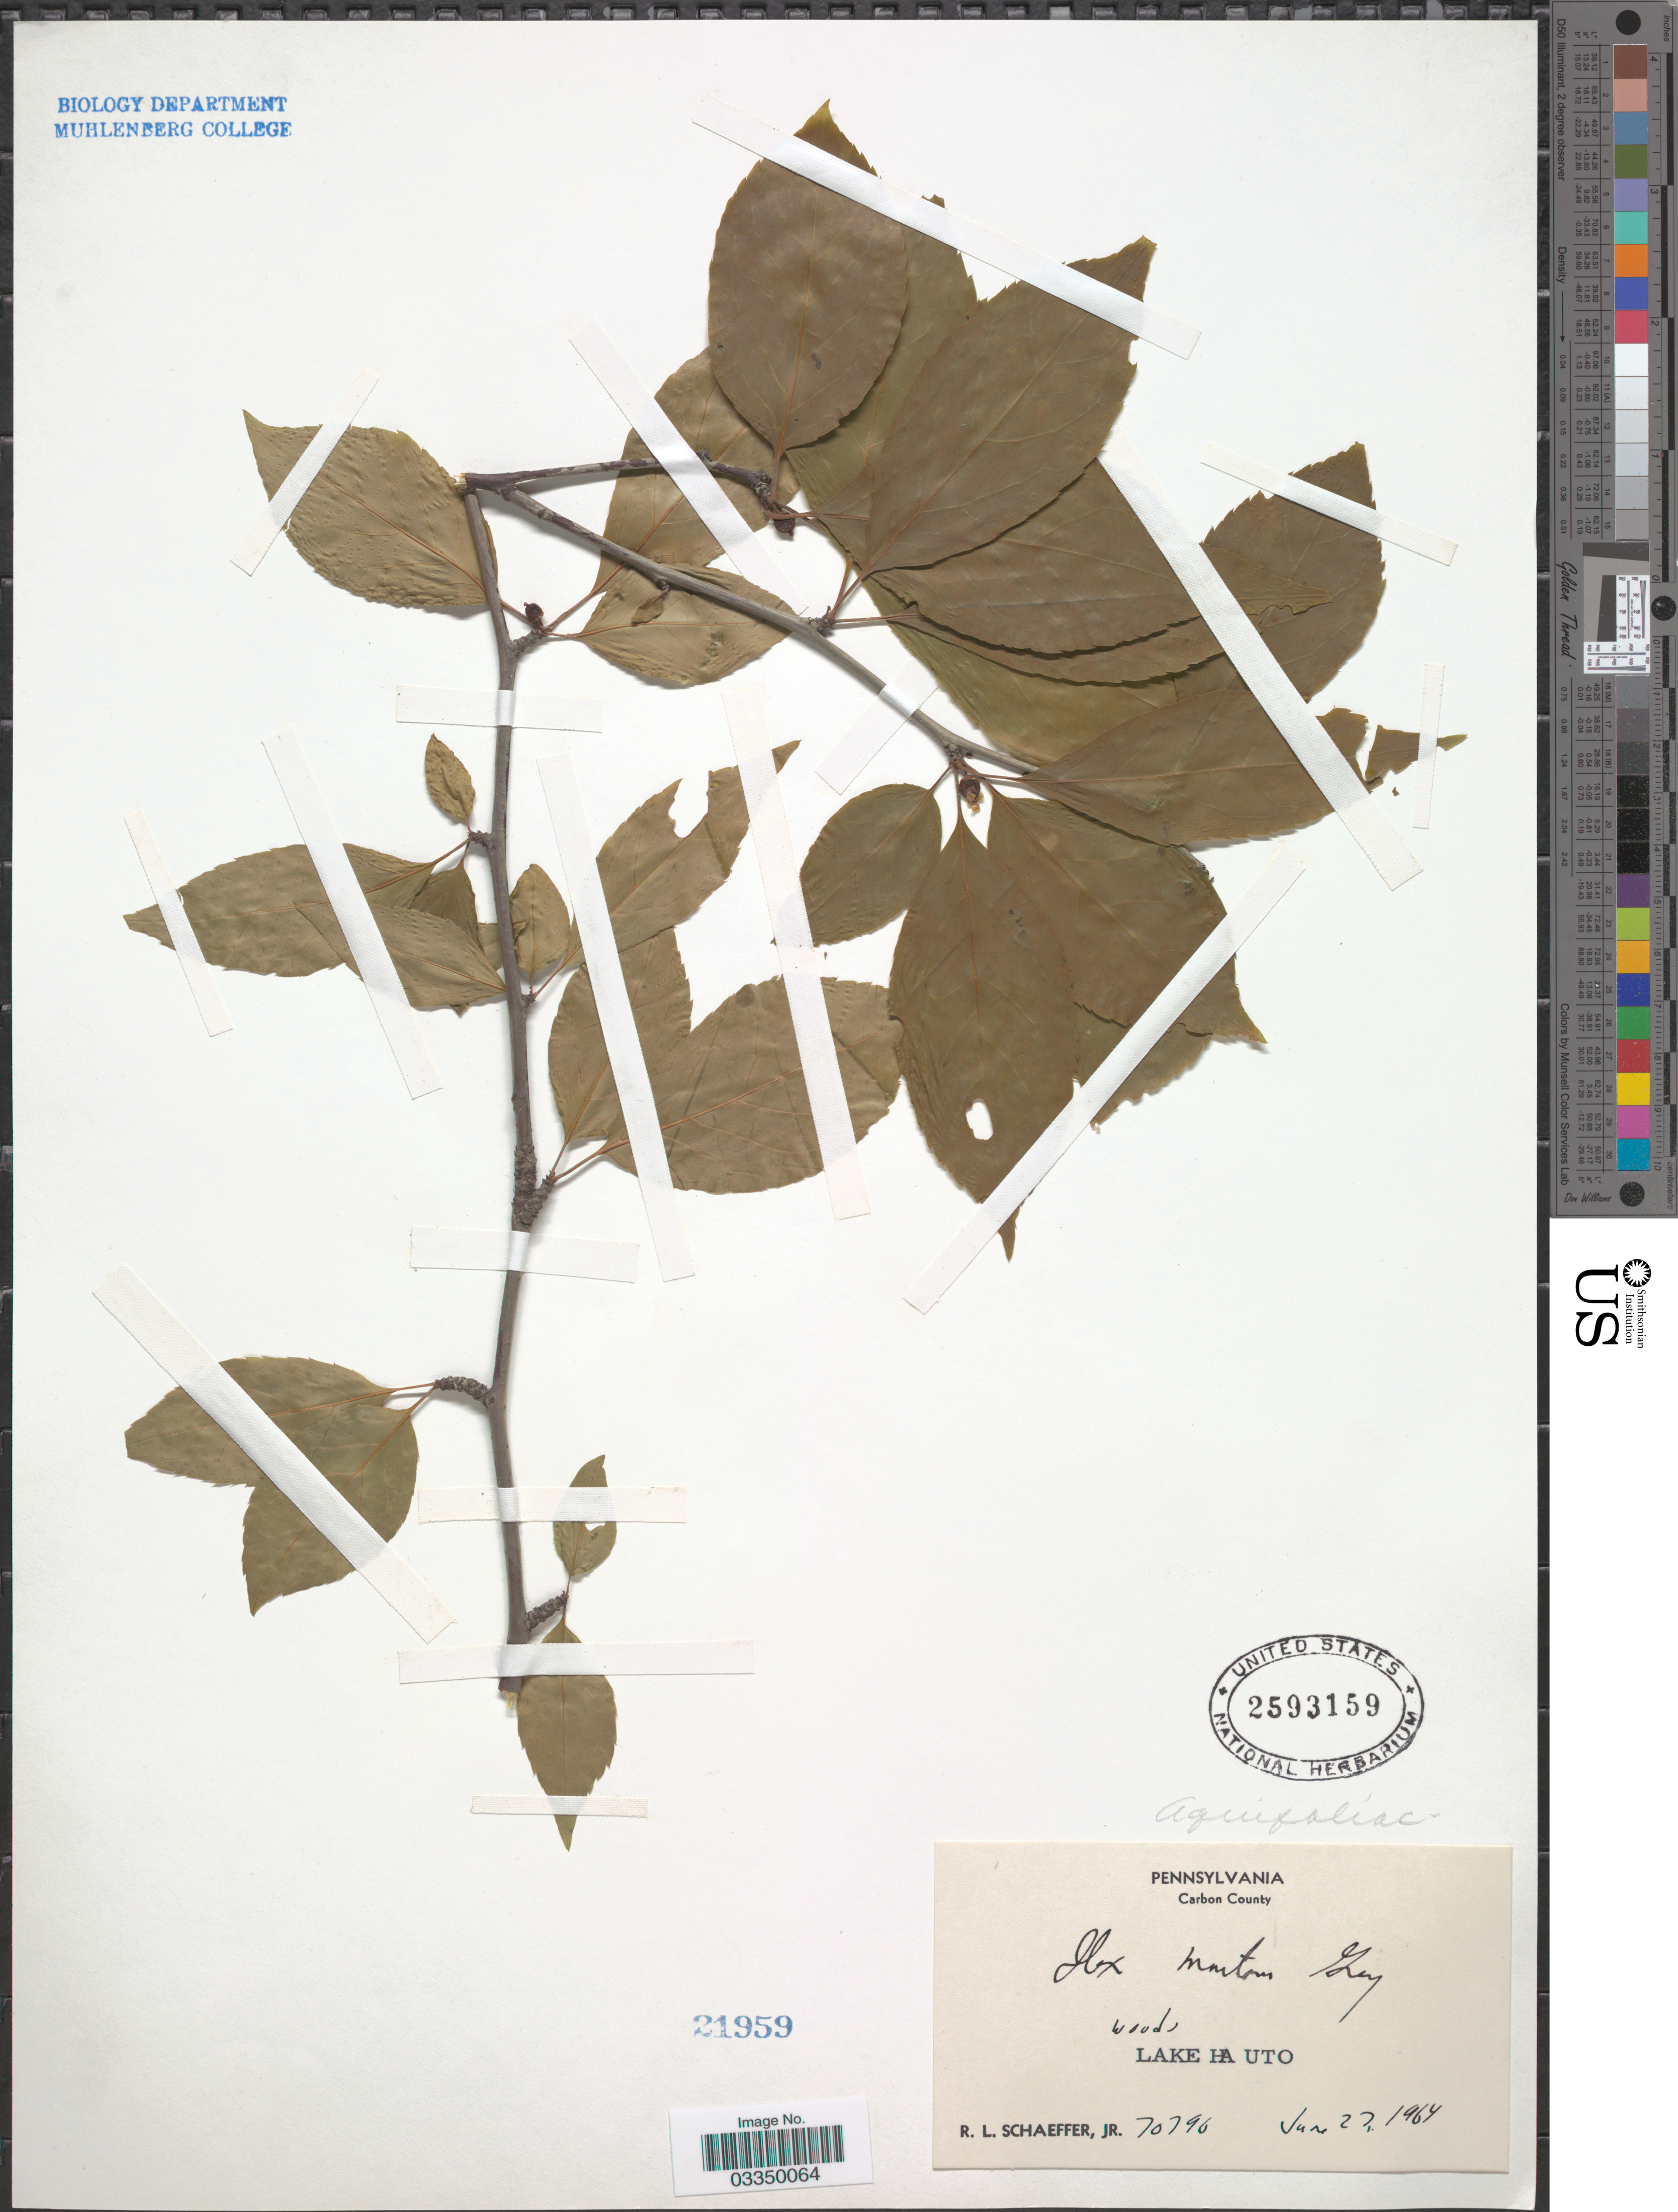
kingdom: Plantae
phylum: Tracheophyta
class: Magnoliopsida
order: Aquifoliales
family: Aquifoliaceae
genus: Ilex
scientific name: Ilex montana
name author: Torr. & A. Gray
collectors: R. Schaeffer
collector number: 70796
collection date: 1964-06-27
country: United States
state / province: Pennsylvania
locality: Carbon County. Lake Ha Uto.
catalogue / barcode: US 2593159